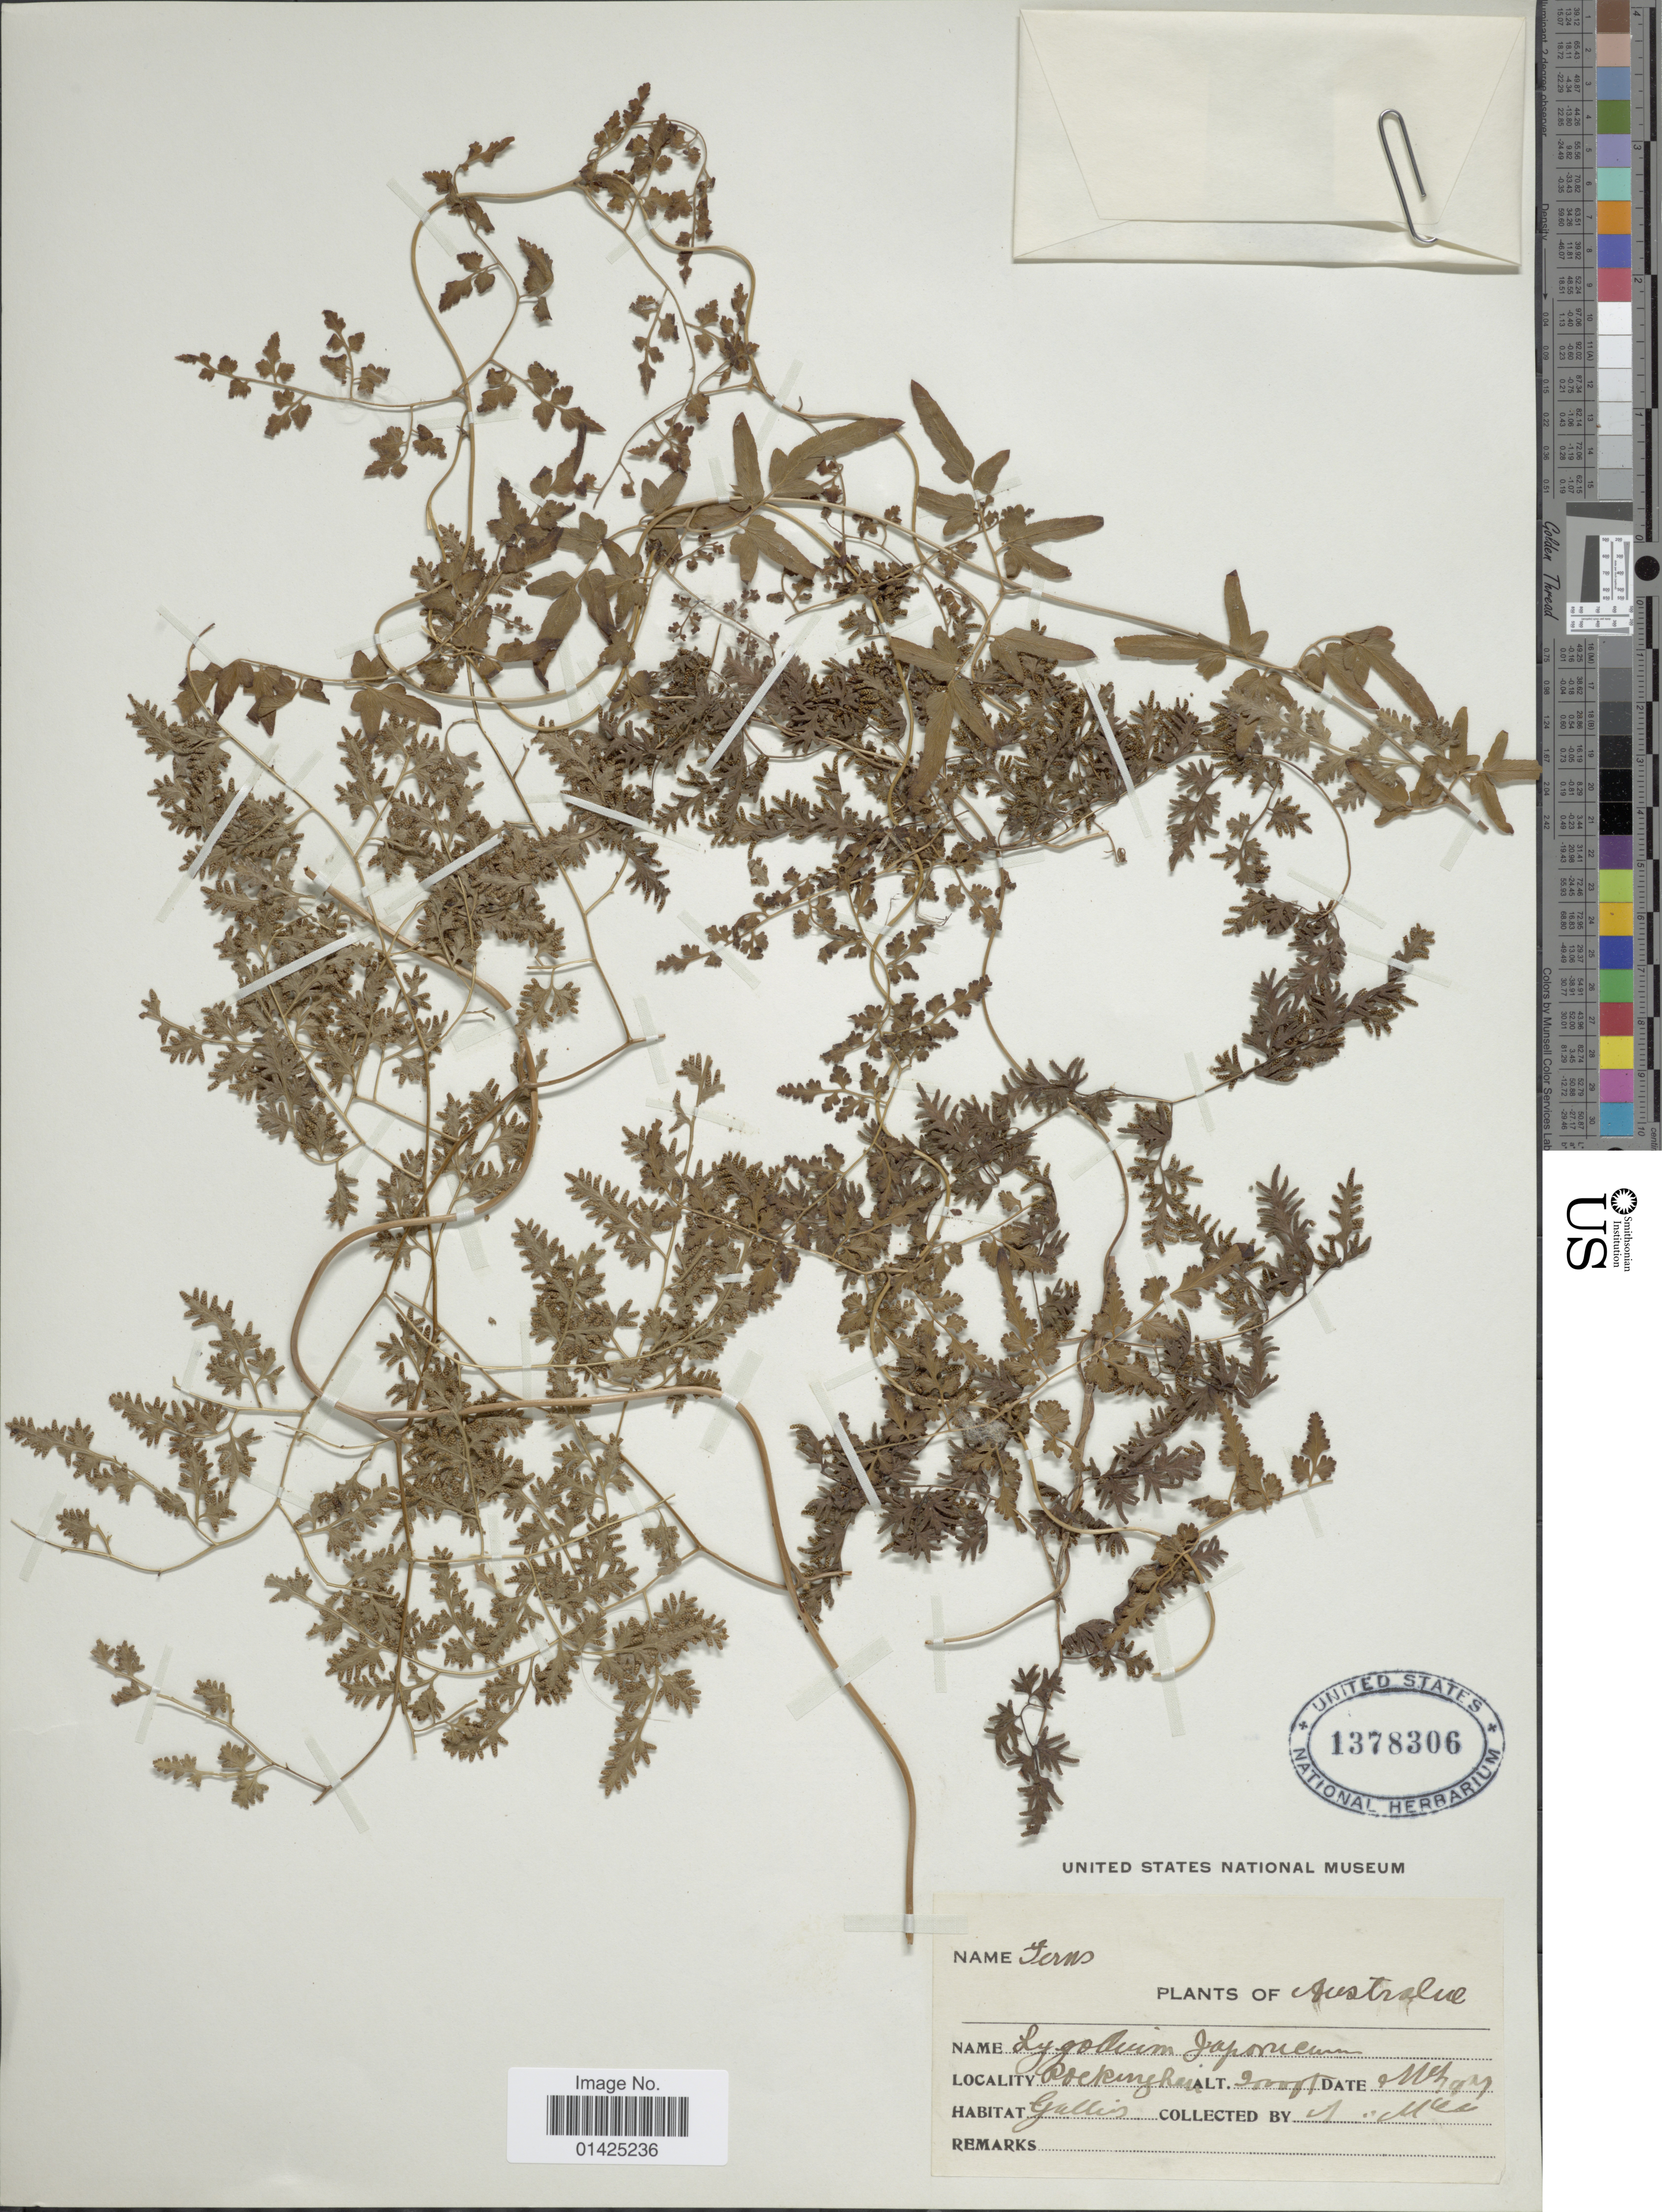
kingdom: Plantae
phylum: Tracheophyta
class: Polypodiopsida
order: Schizaeales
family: Lygodiaceae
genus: Lygodium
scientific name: Lygodium japonicum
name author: (Thunb.) Sw.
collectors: A. MacCaskill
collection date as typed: or March 1927?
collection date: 1921-03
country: Australia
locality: Rockingham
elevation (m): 610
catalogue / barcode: US 1378306